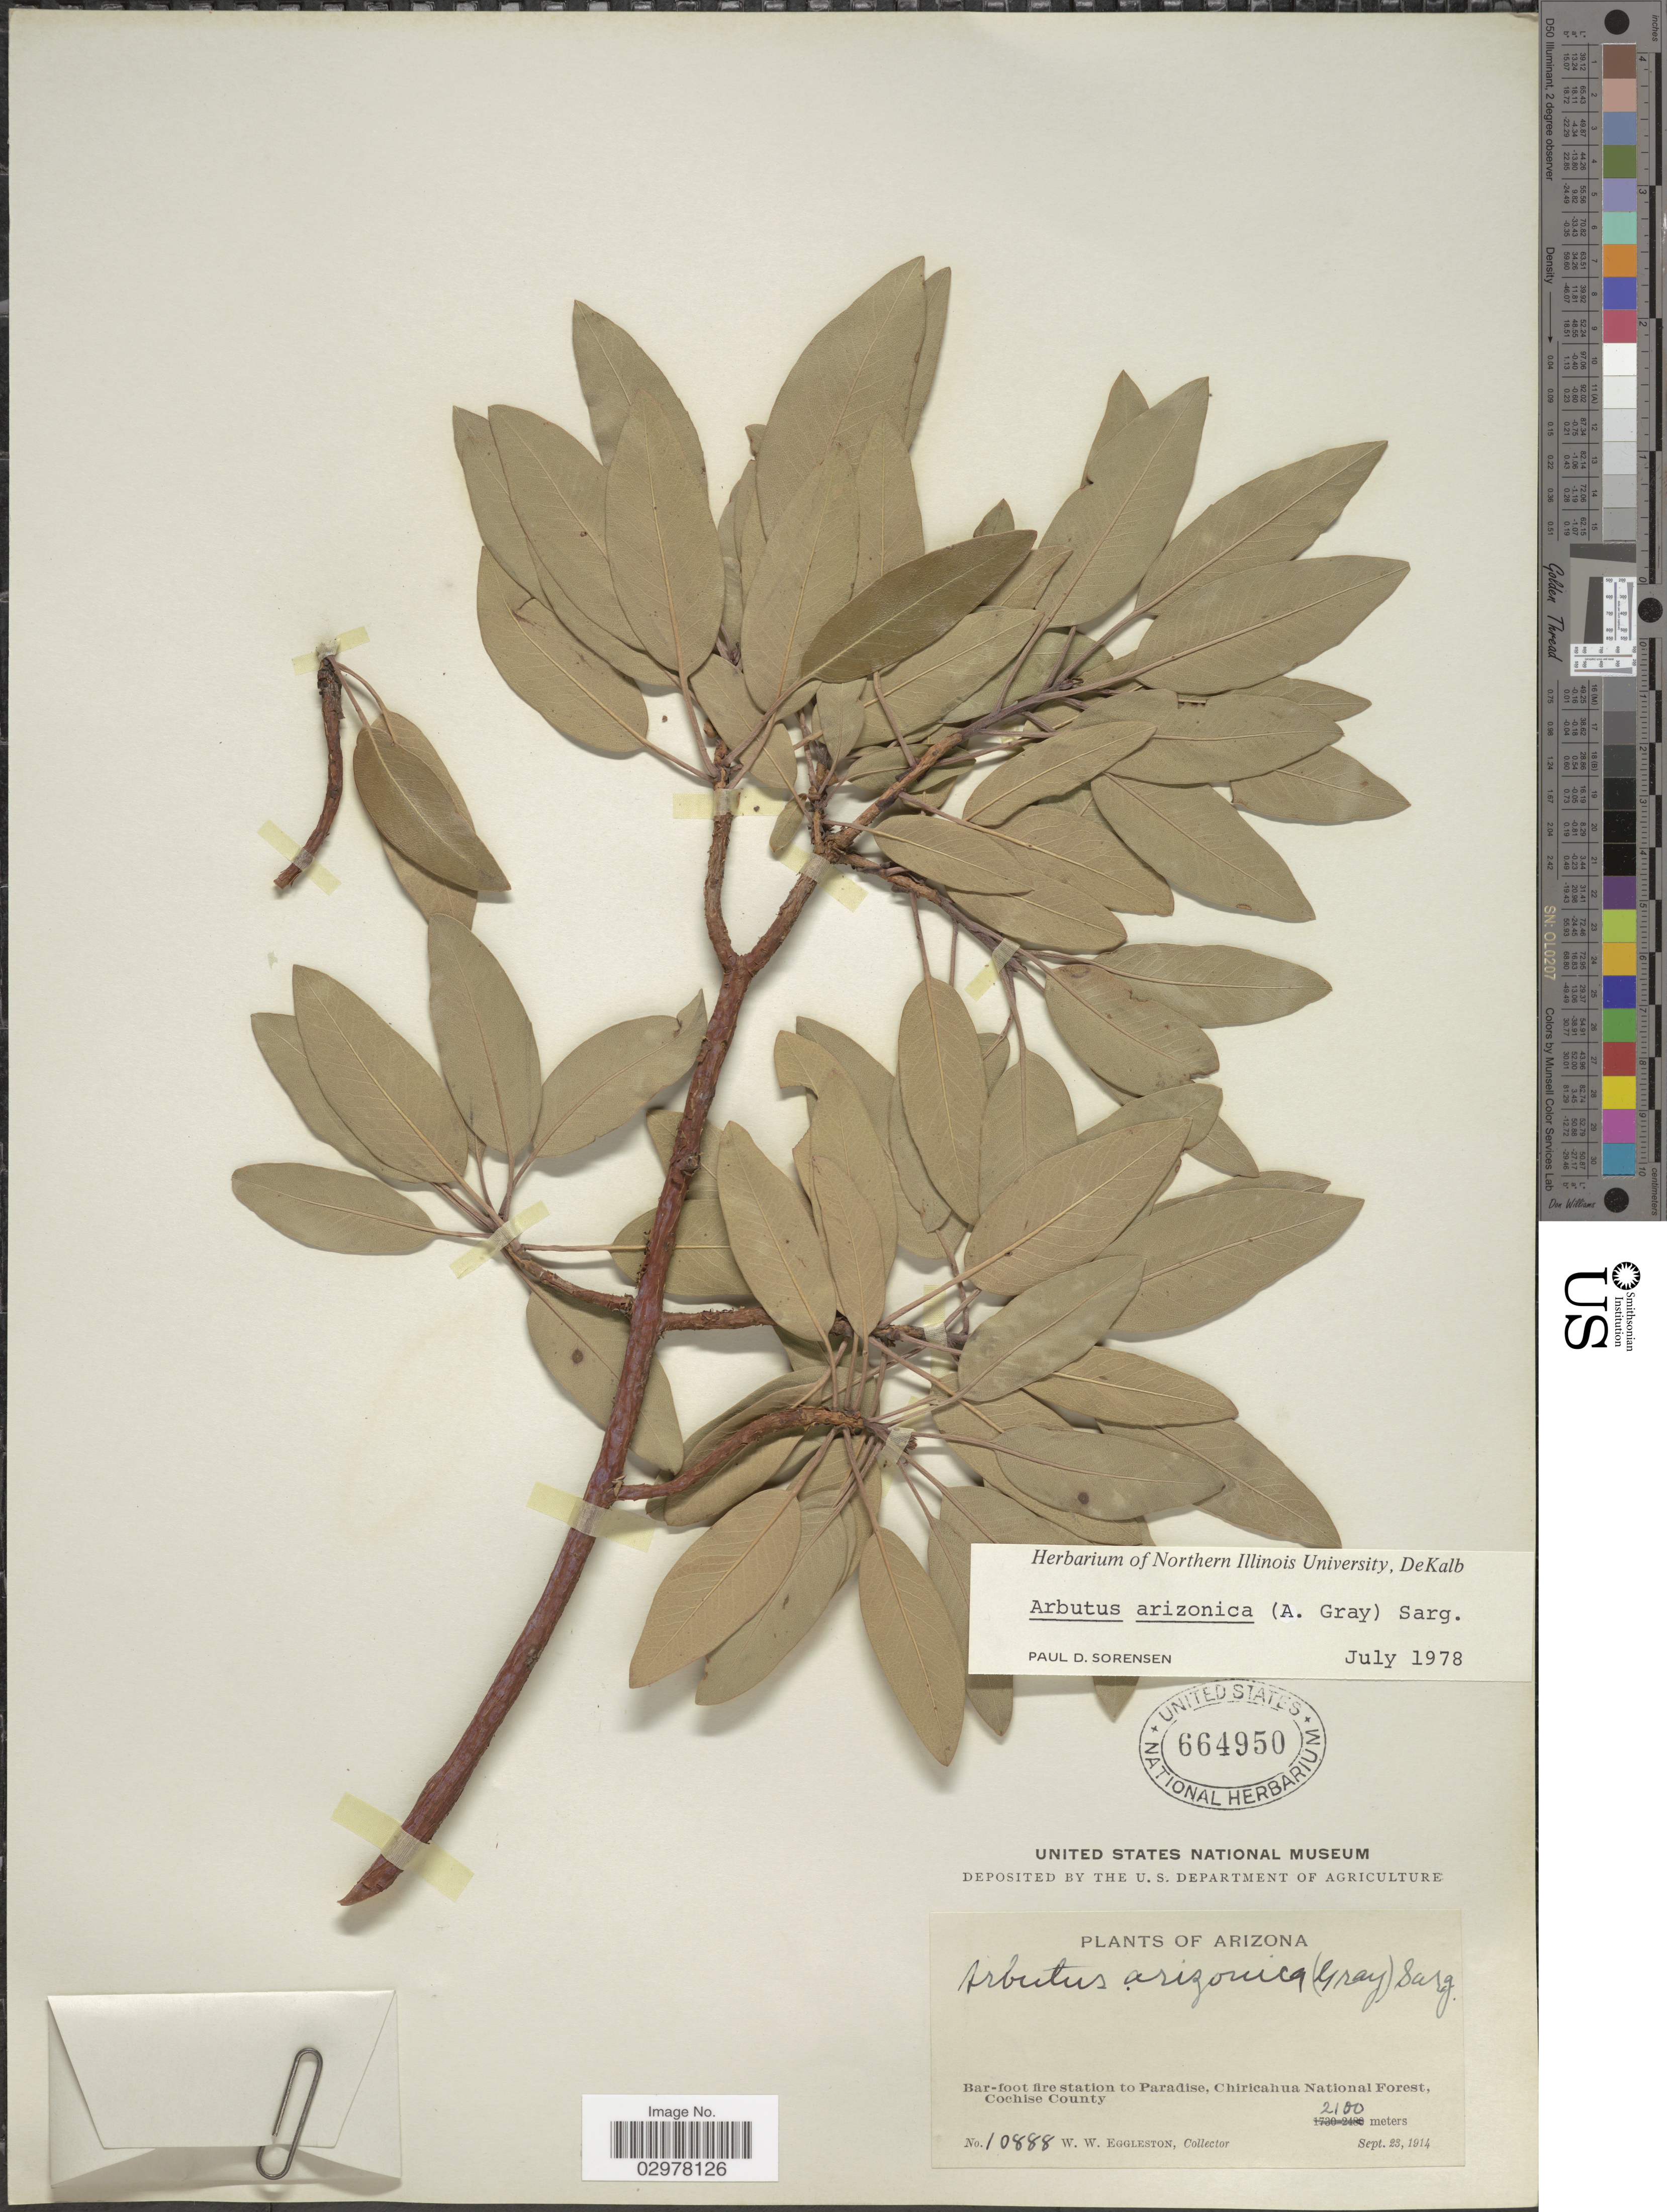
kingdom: Plantae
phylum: Tracheophyta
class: Magnoliopsida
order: Ericales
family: Ericaceae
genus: Arbutus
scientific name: Arbutus arizonica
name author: (A. Gray) Sarg.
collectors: W. Eglleston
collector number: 10888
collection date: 1914-09-23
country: United States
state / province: Arizona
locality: Bar-foot fire station to Paradise, Chiricahua National Forest, Cochise County.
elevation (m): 2100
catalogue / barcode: US 664950